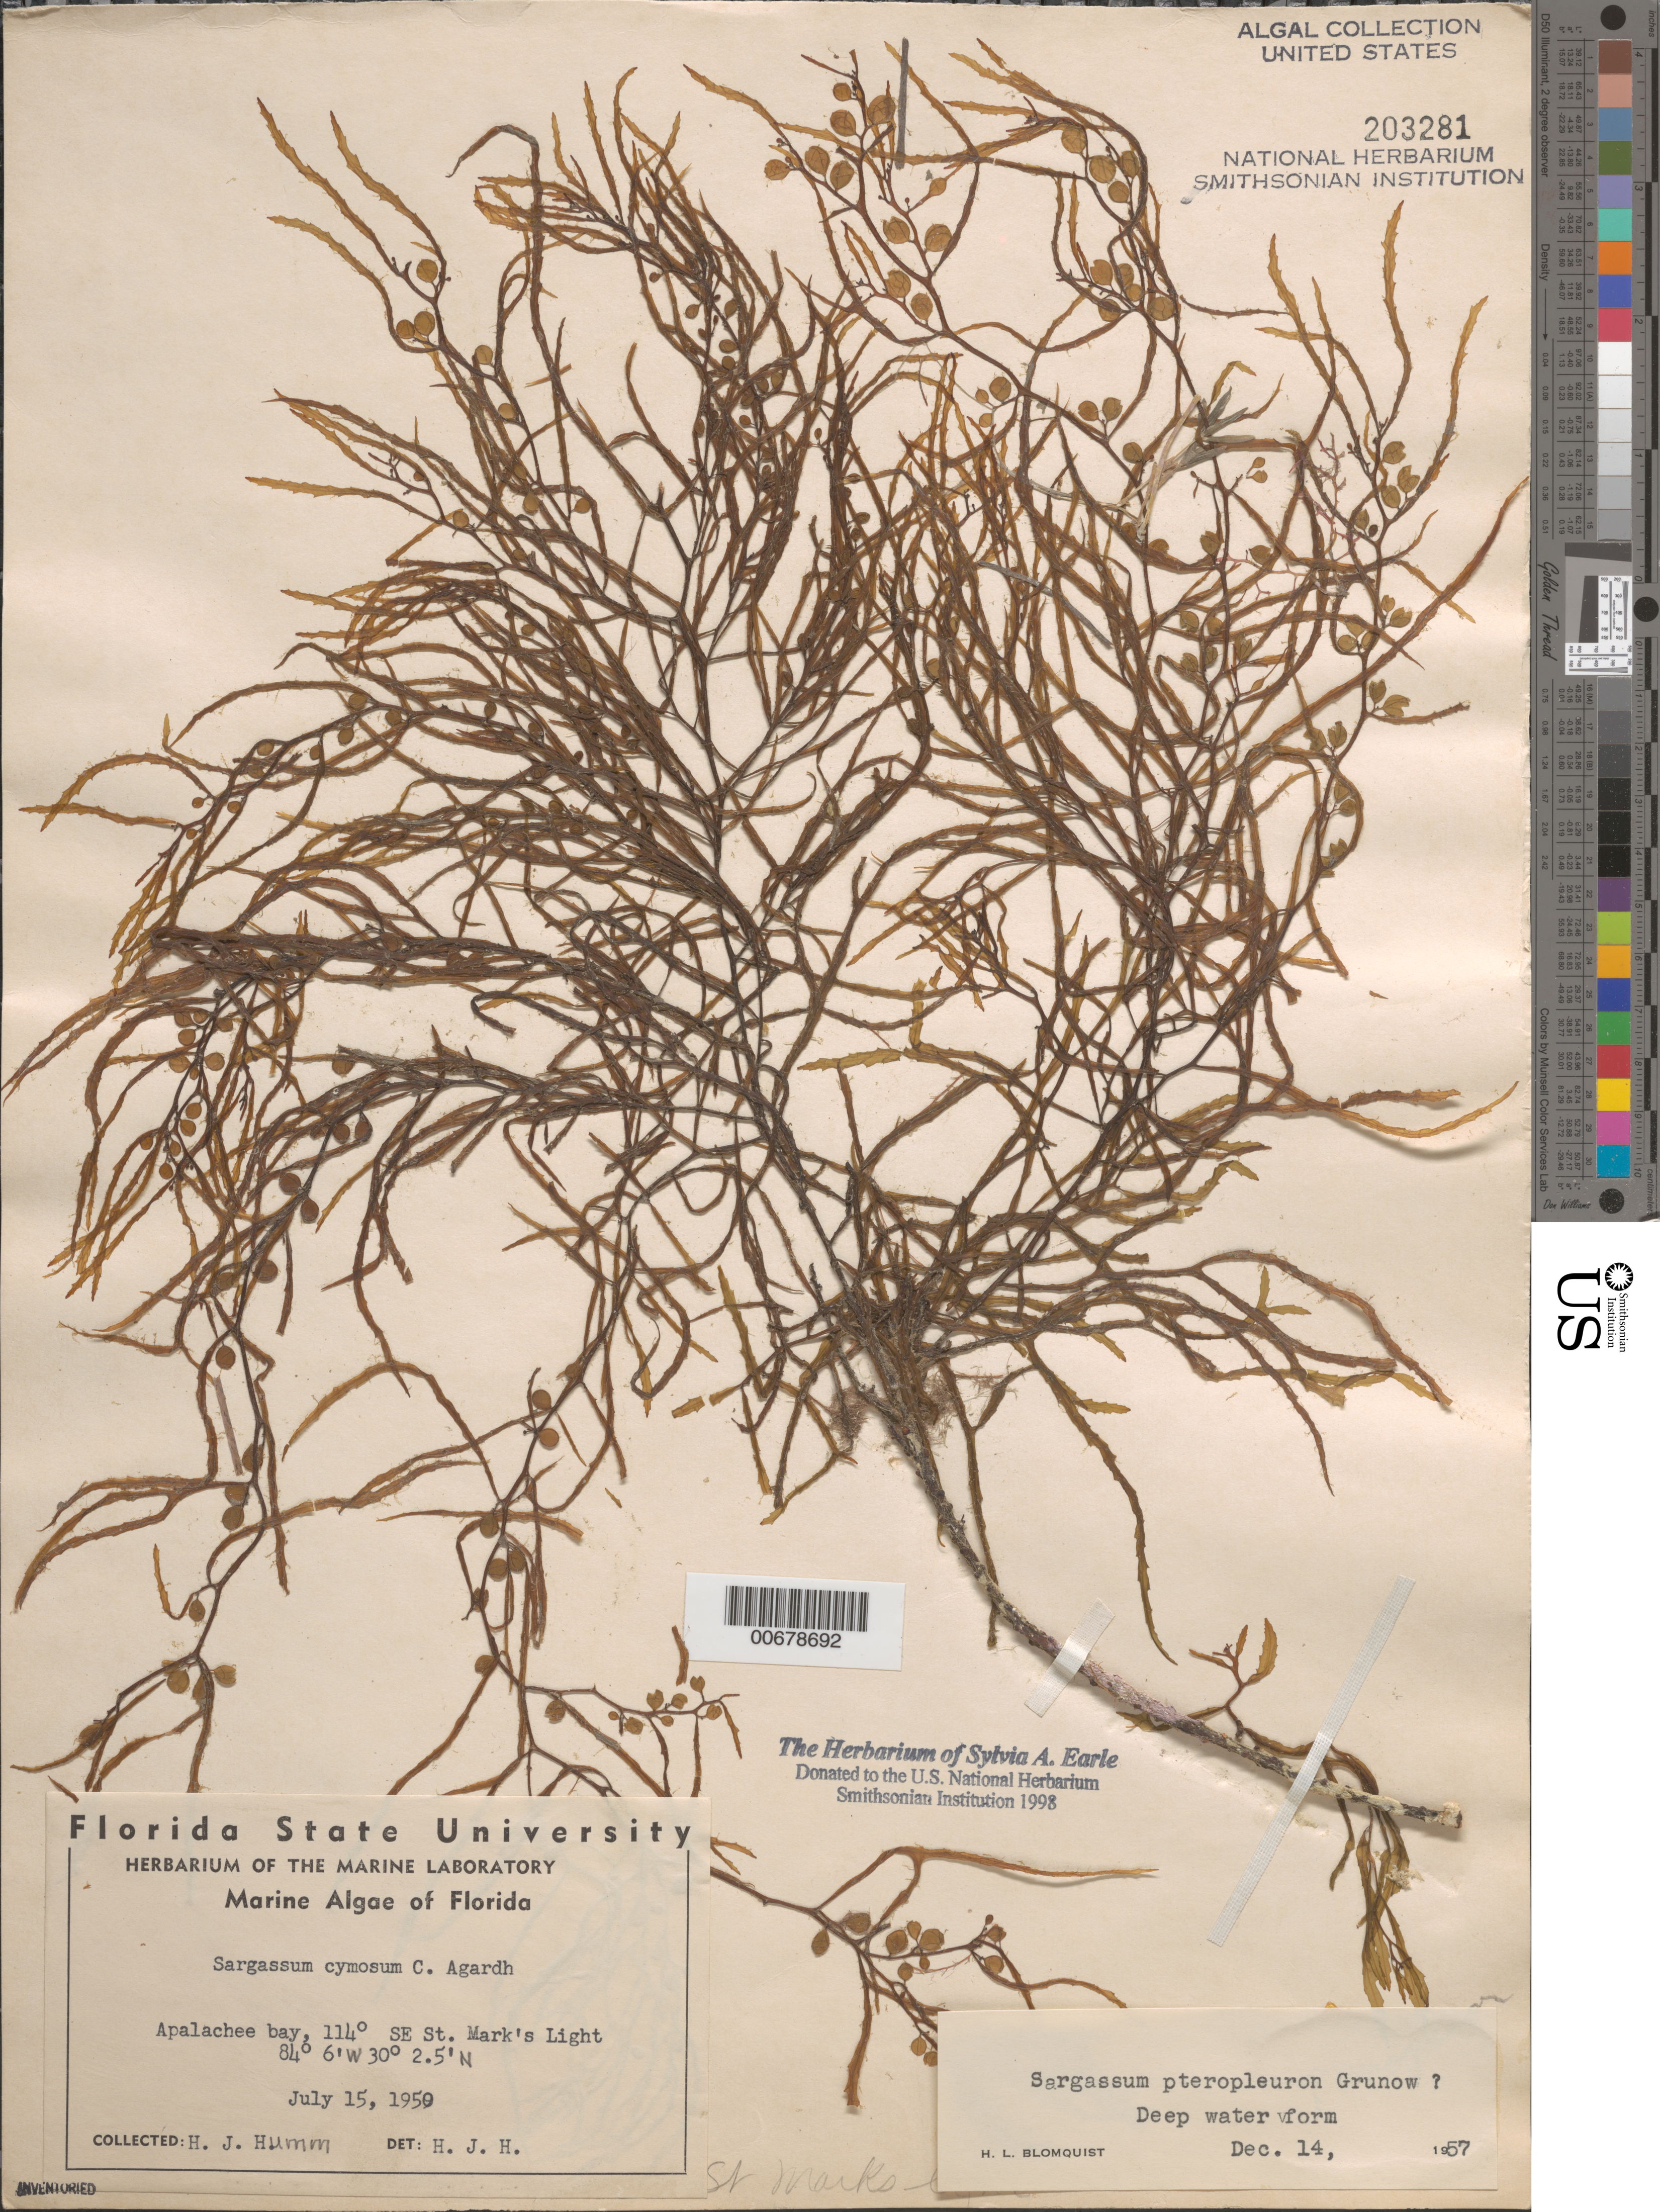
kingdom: Chromista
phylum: Ochrophyta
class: Phaeophyceae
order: Fucales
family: Sargassaceae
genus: Sargassum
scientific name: Sargassum pteropleuron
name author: Grunow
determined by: Blomquist, H. L.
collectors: H. J. Humm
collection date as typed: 15 Jul 1950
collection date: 1950-07-15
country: United States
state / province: Florida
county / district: Wakulla County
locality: Apalachee Bay, 114 degrees southeast of St. Marks Light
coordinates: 30 2.5' N, 84 6' W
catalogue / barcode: US 203281